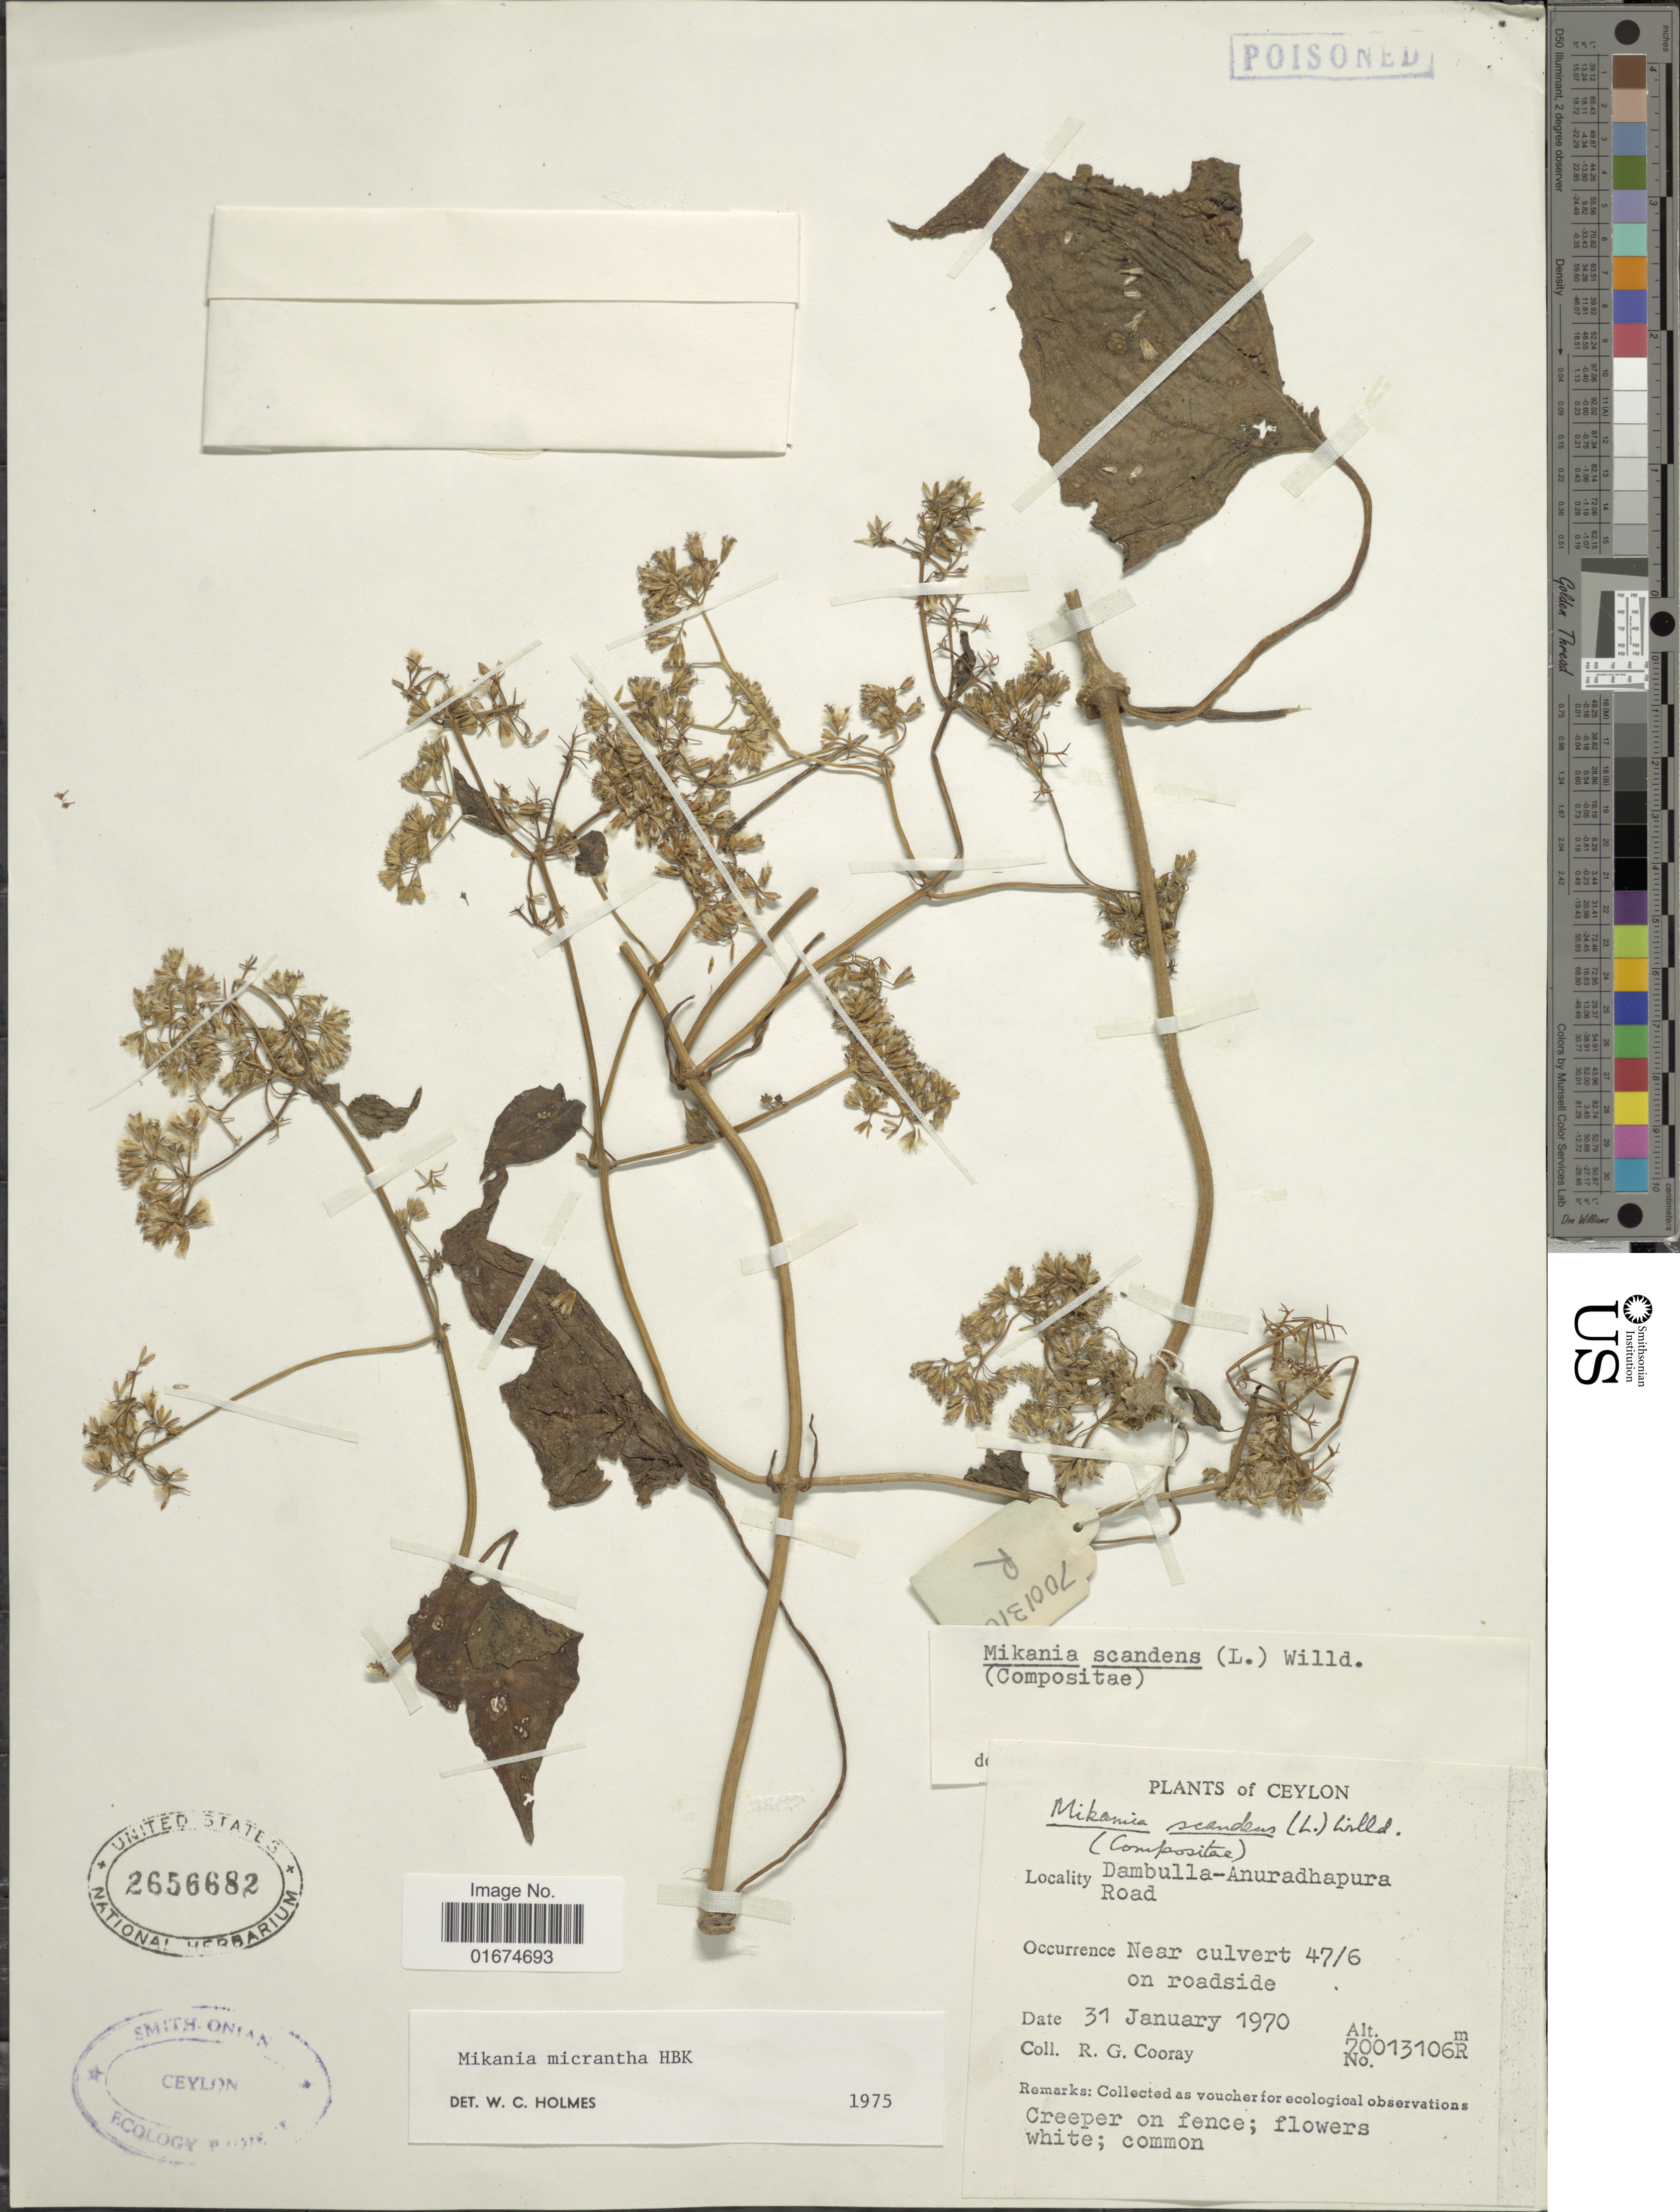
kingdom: Plantae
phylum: Tracheophyta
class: Magnoliopsida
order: Asterales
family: Asteraceae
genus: Mikania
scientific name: Mikania micrantha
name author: Kunth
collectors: R. Cooray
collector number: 70013106R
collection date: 1970-01-31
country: Sri Lanka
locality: Ceylon, Dambulla-Anuradhapura Road, near culvert 47/6 on roadside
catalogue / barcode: US 2656682